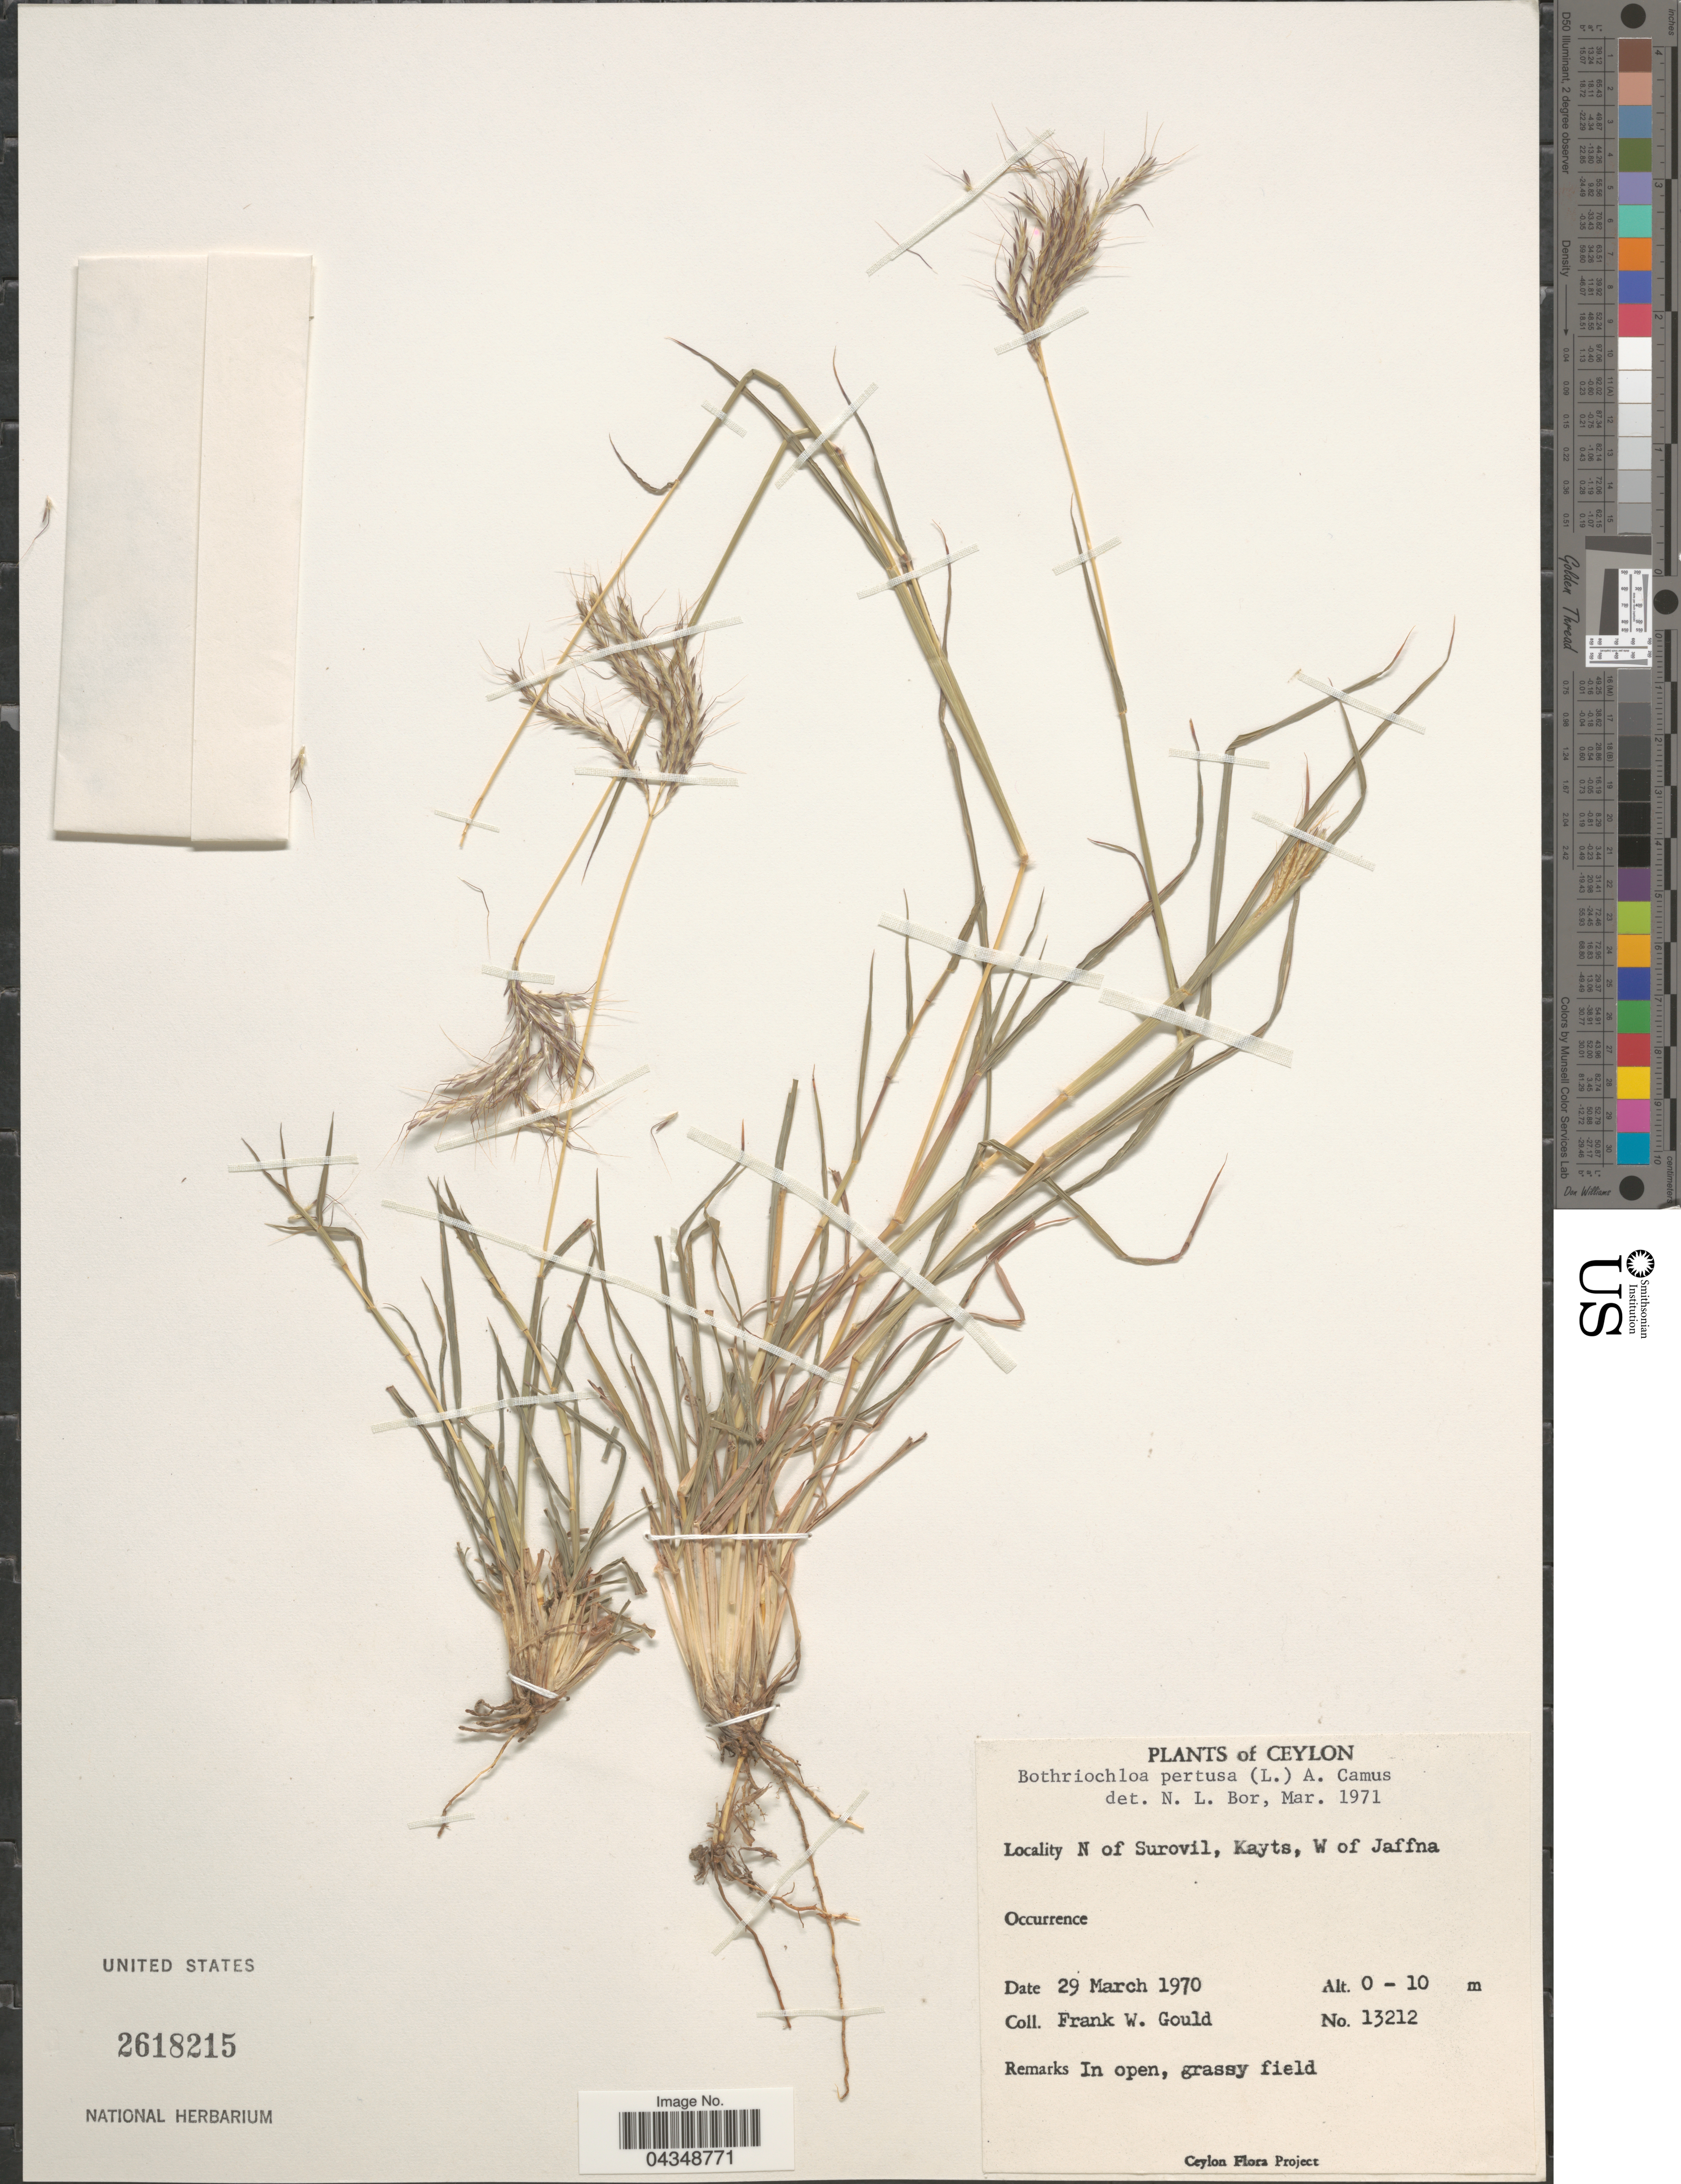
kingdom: Plantae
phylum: Tracheophyta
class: Liliopsida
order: Poales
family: Poaceae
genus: Bothriochloa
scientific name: Bothriochloa pertusa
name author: (L.) A. Camus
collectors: F. W. Gould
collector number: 13212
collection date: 1970-03-29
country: Sri Lanka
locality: Ceylon. N of Surovil, Kayts, W of Jaffna. In open, grassy field.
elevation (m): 0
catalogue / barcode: US 2618215